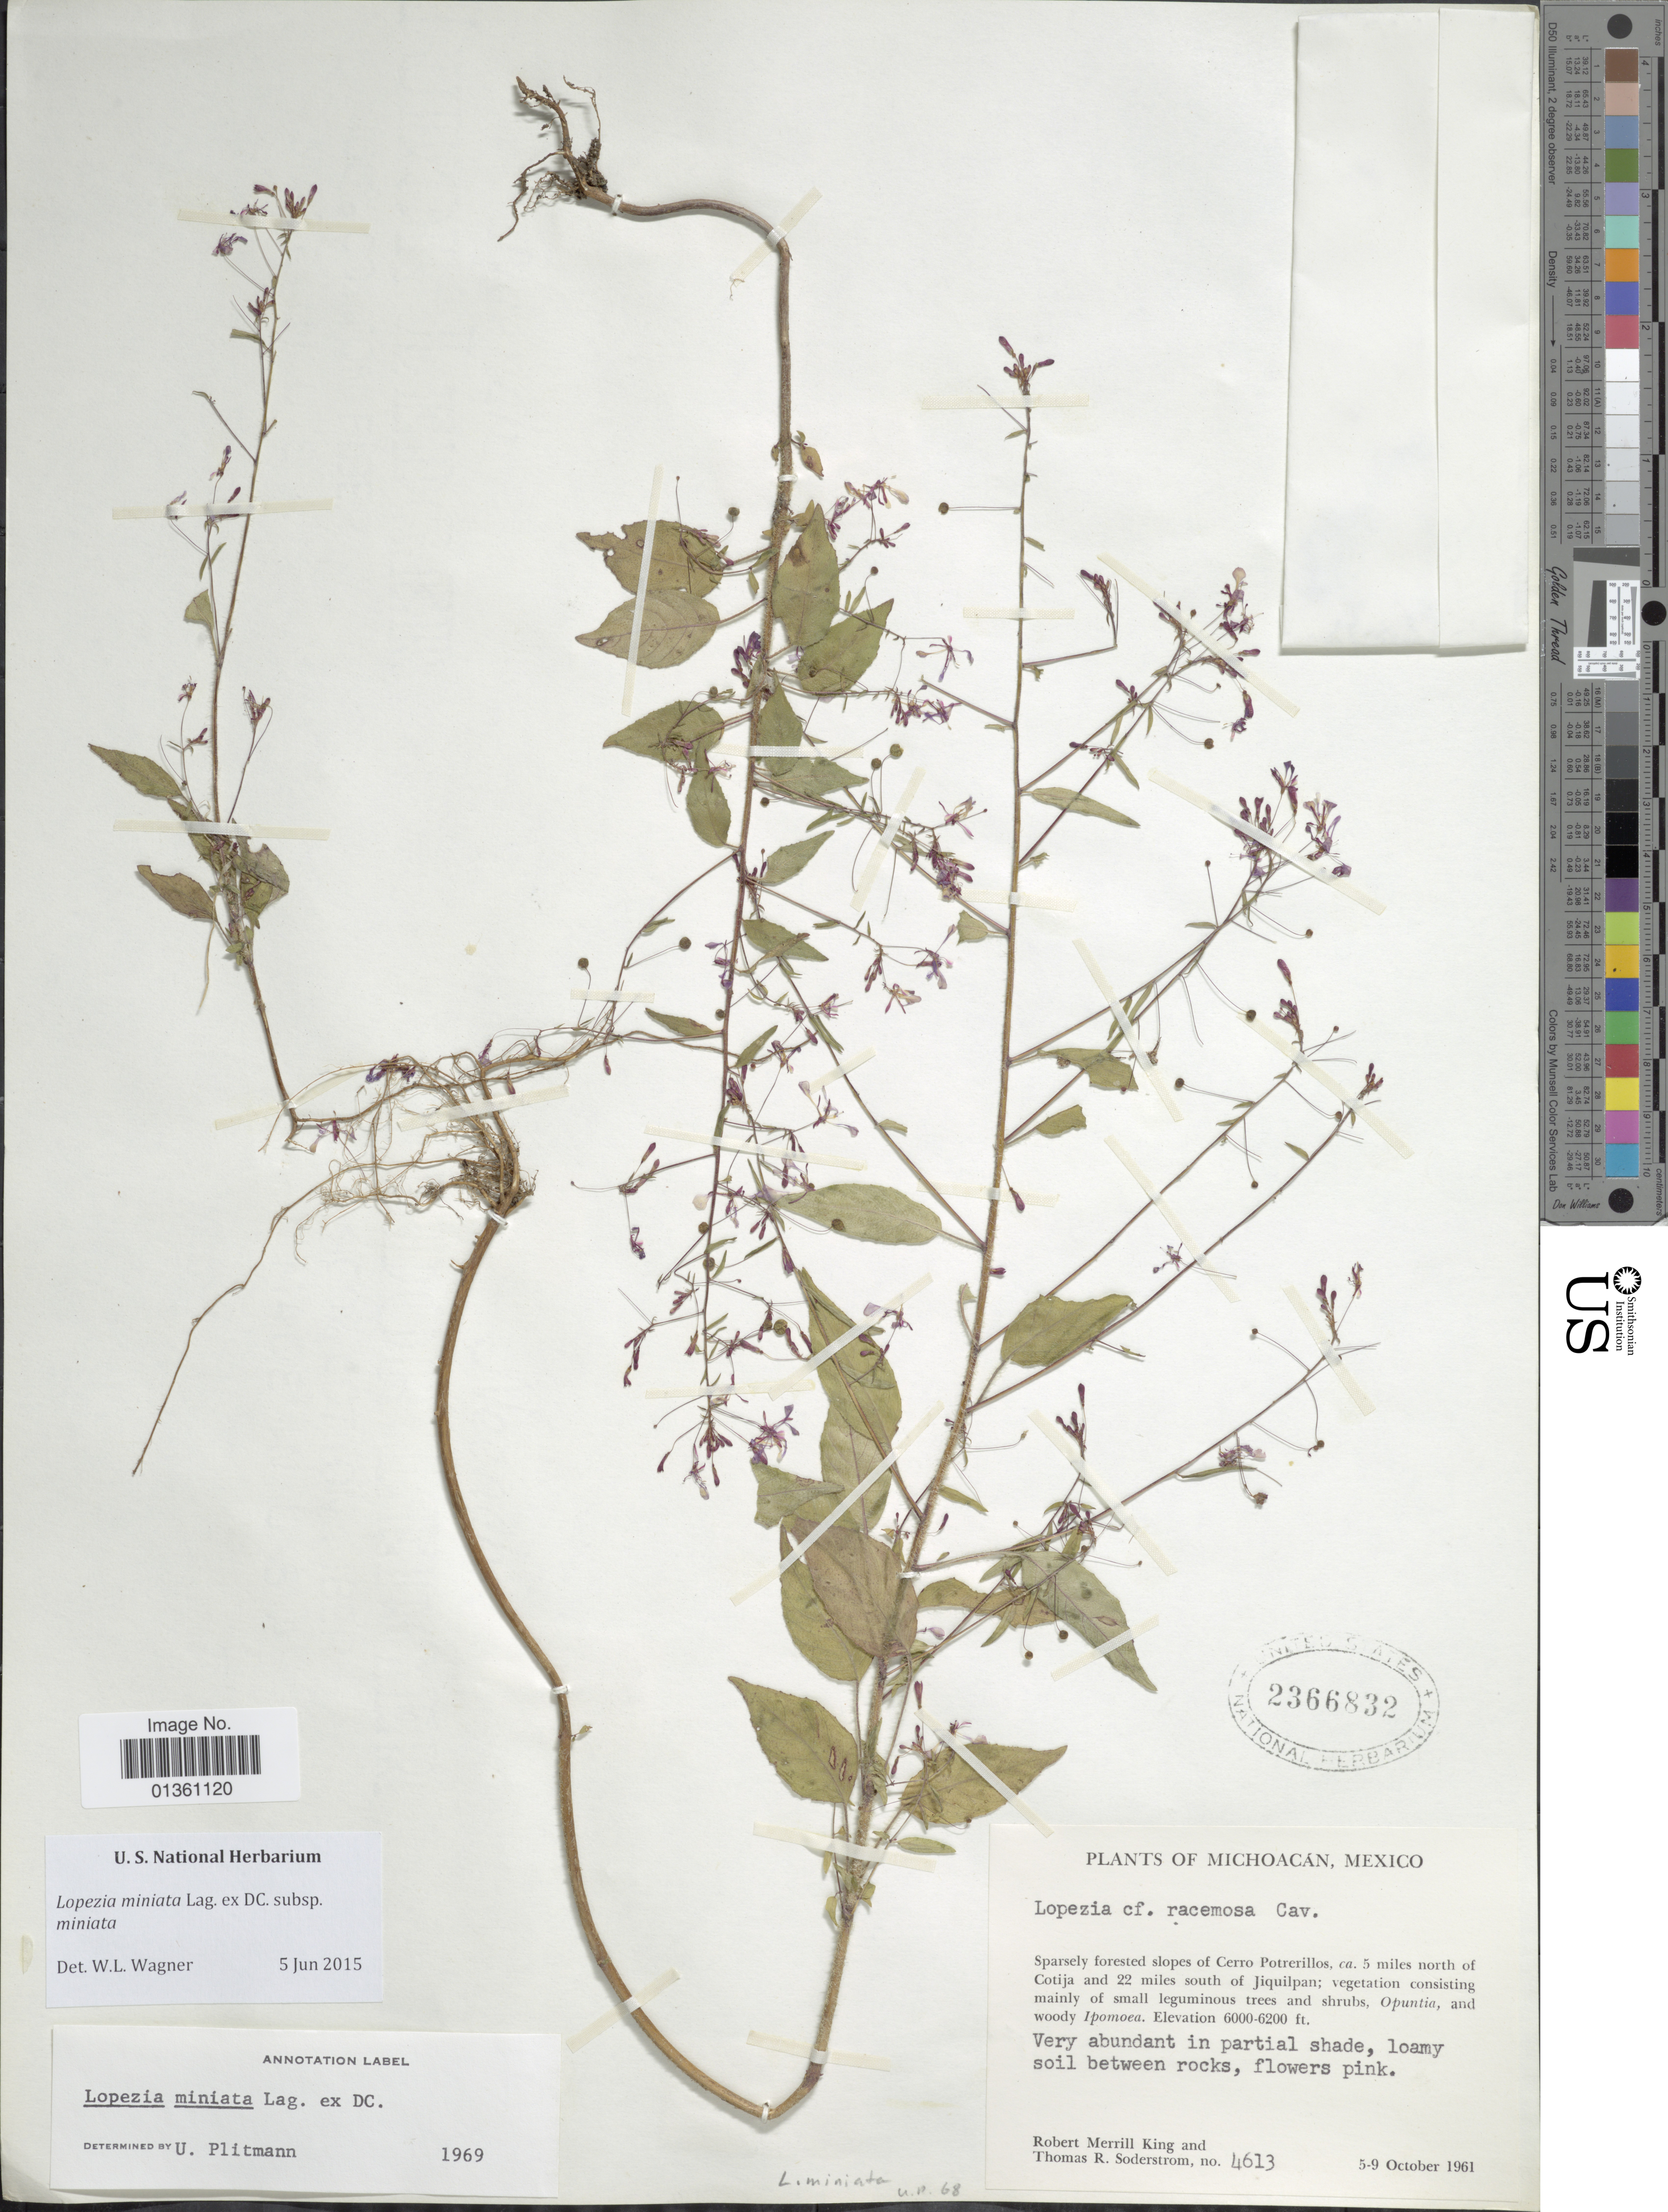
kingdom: Plantae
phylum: Tracheophyta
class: Magnoliopsida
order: Myrtales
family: Onagraceae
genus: Lopezia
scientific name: Lopezia miniata subsp. miniata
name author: Lag. ex DC.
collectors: R. M. King & T. R. Soderstrom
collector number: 4613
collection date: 1961-10-05/1961-10-09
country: Mexico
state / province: Michoacán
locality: Sparsely forested slopes of Cerro Potrerillos, ca. 5 miles north of Cotija and 22 miles south of Jiquilpan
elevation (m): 1829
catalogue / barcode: US 2366832